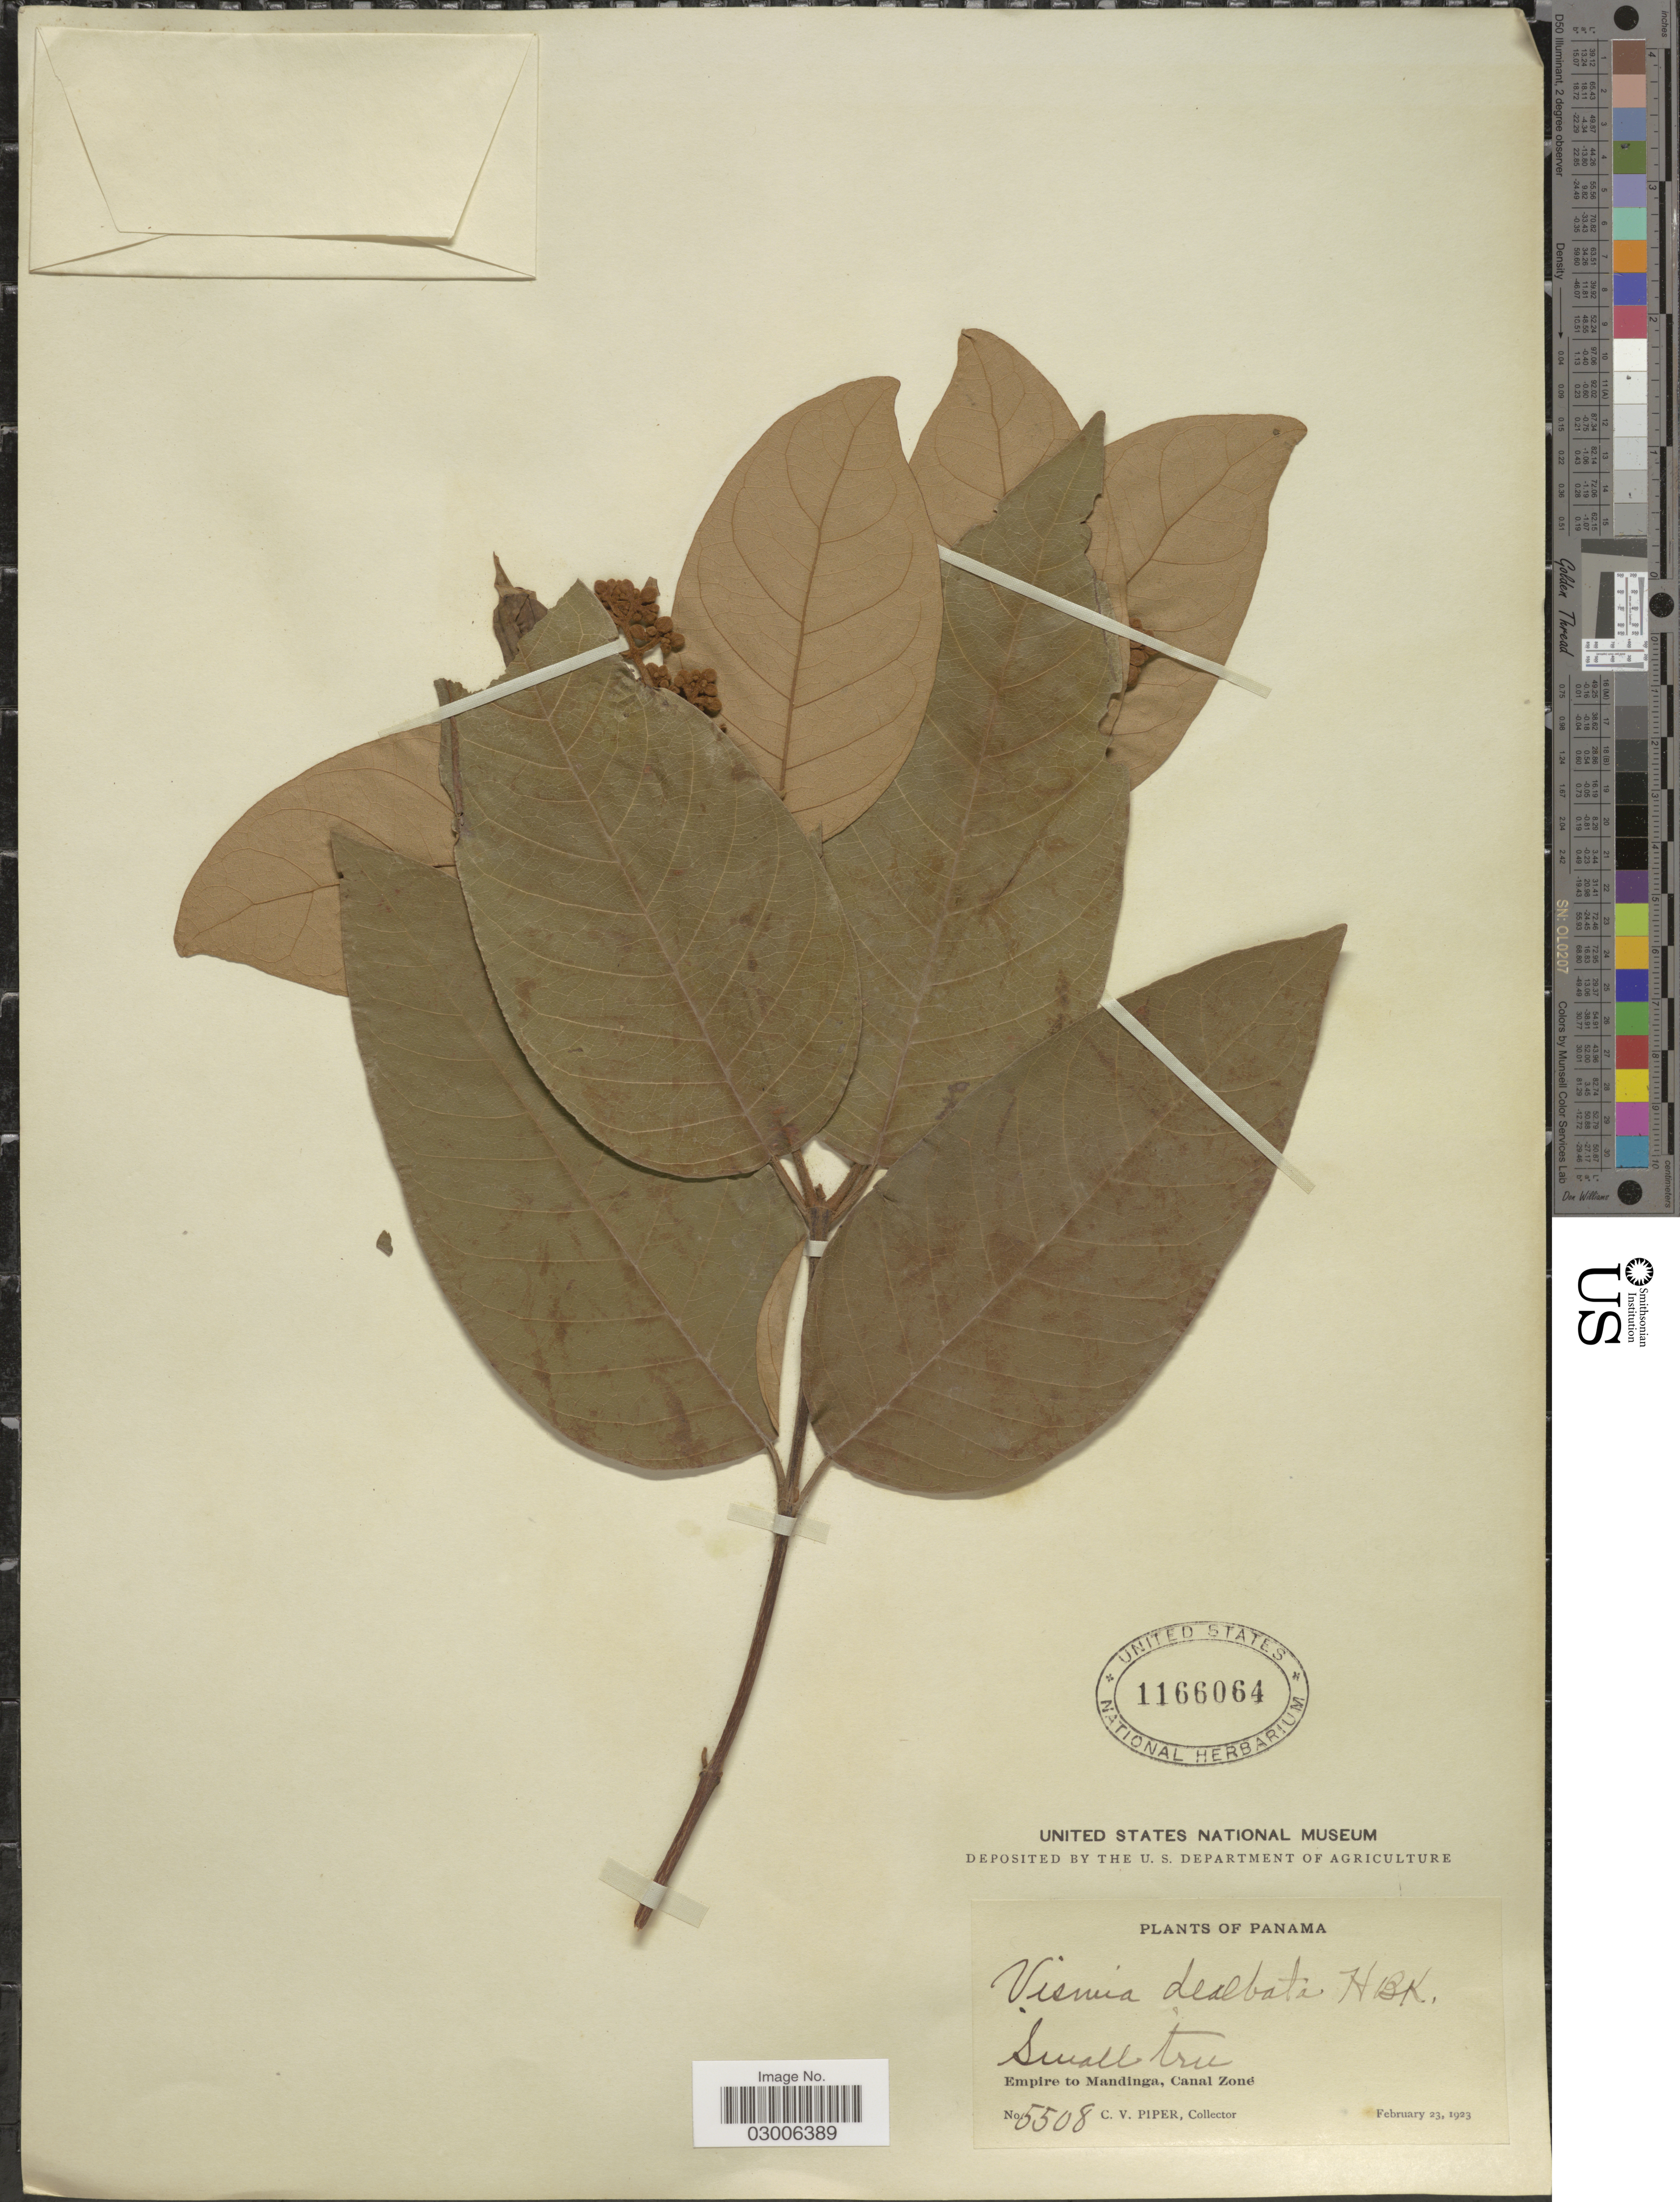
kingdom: Plantae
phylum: Tracheophyta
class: Magnoliopsida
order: Malpighiales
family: Hypericaceae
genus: Vismia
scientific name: Vismia sp.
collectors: C. V. Piper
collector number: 5508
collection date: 1923-02-23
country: Panama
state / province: Colón / Panamá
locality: Empire to Mandinga, Canal Zone.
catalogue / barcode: US 1166064